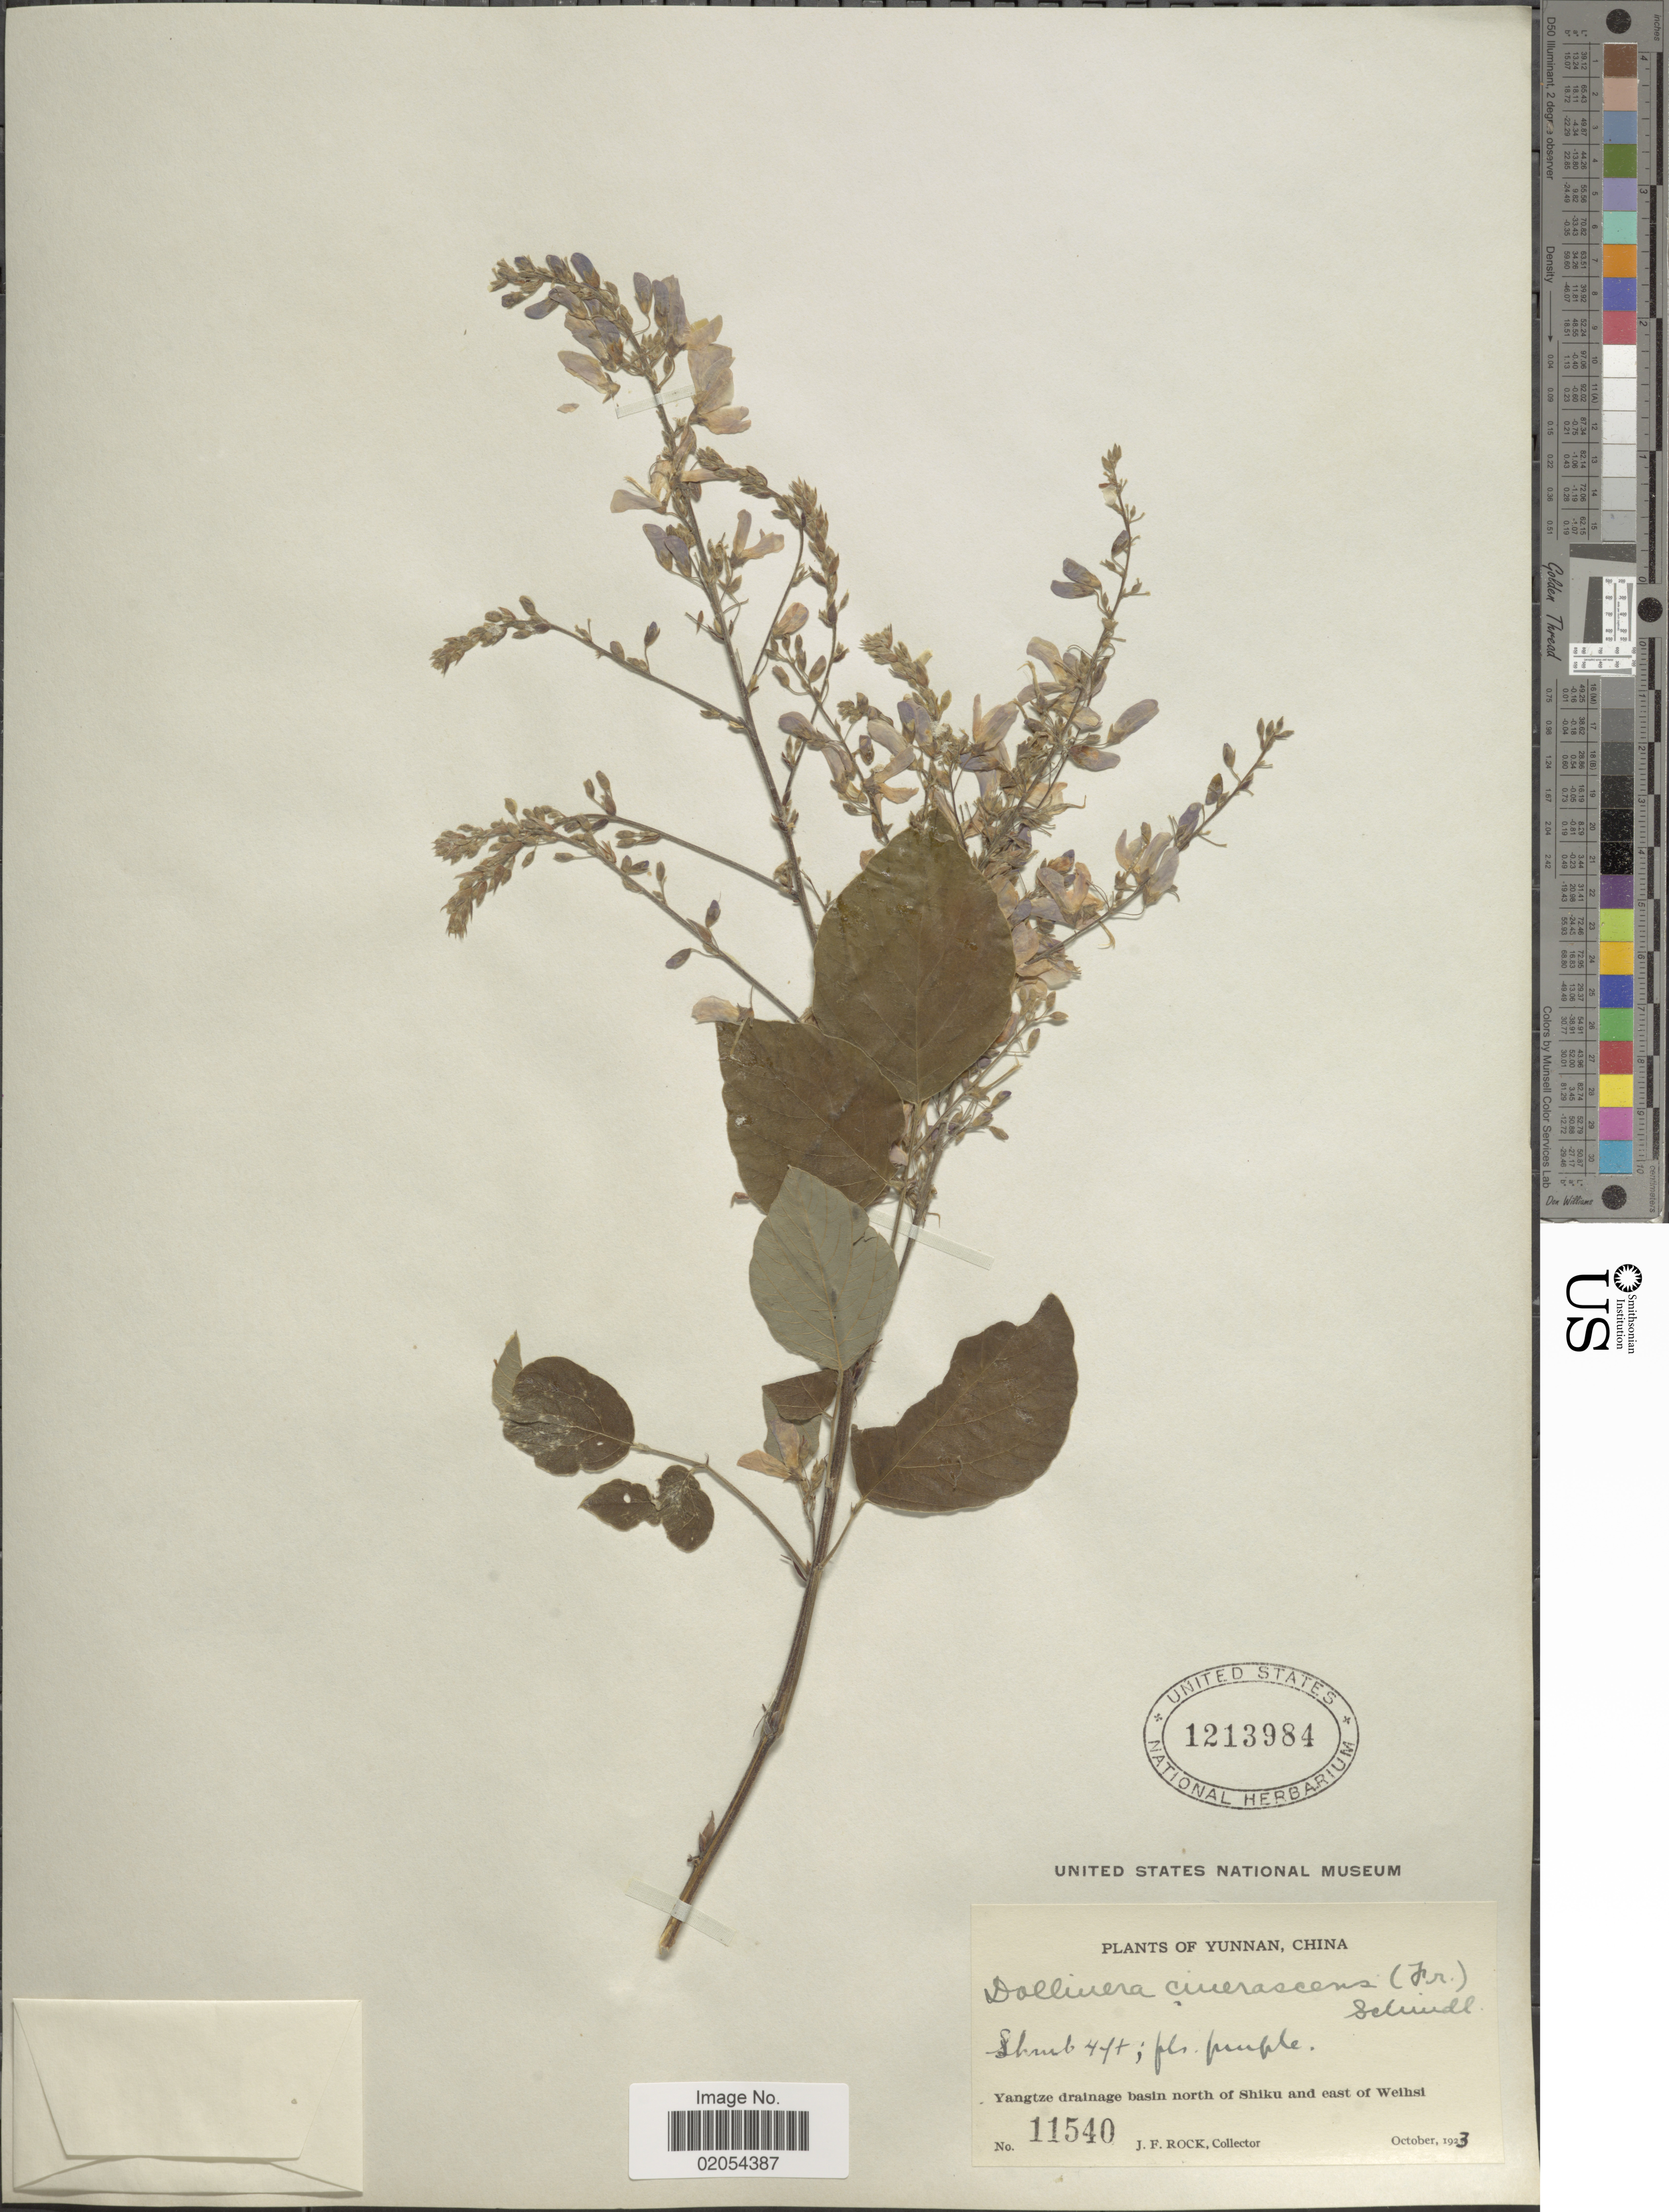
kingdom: Plantae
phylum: Tracheophyta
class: Magnoliopsida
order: Fabales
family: Fabaceae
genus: Desmodium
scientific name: Desmodium cinerascens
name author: A. Gray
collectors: J. Rock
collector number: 11540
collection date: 1923-10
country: China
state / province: Yunnan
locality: Yangtze drainage basin north of Shiku and east of Weihsi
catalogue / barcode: US 1213984